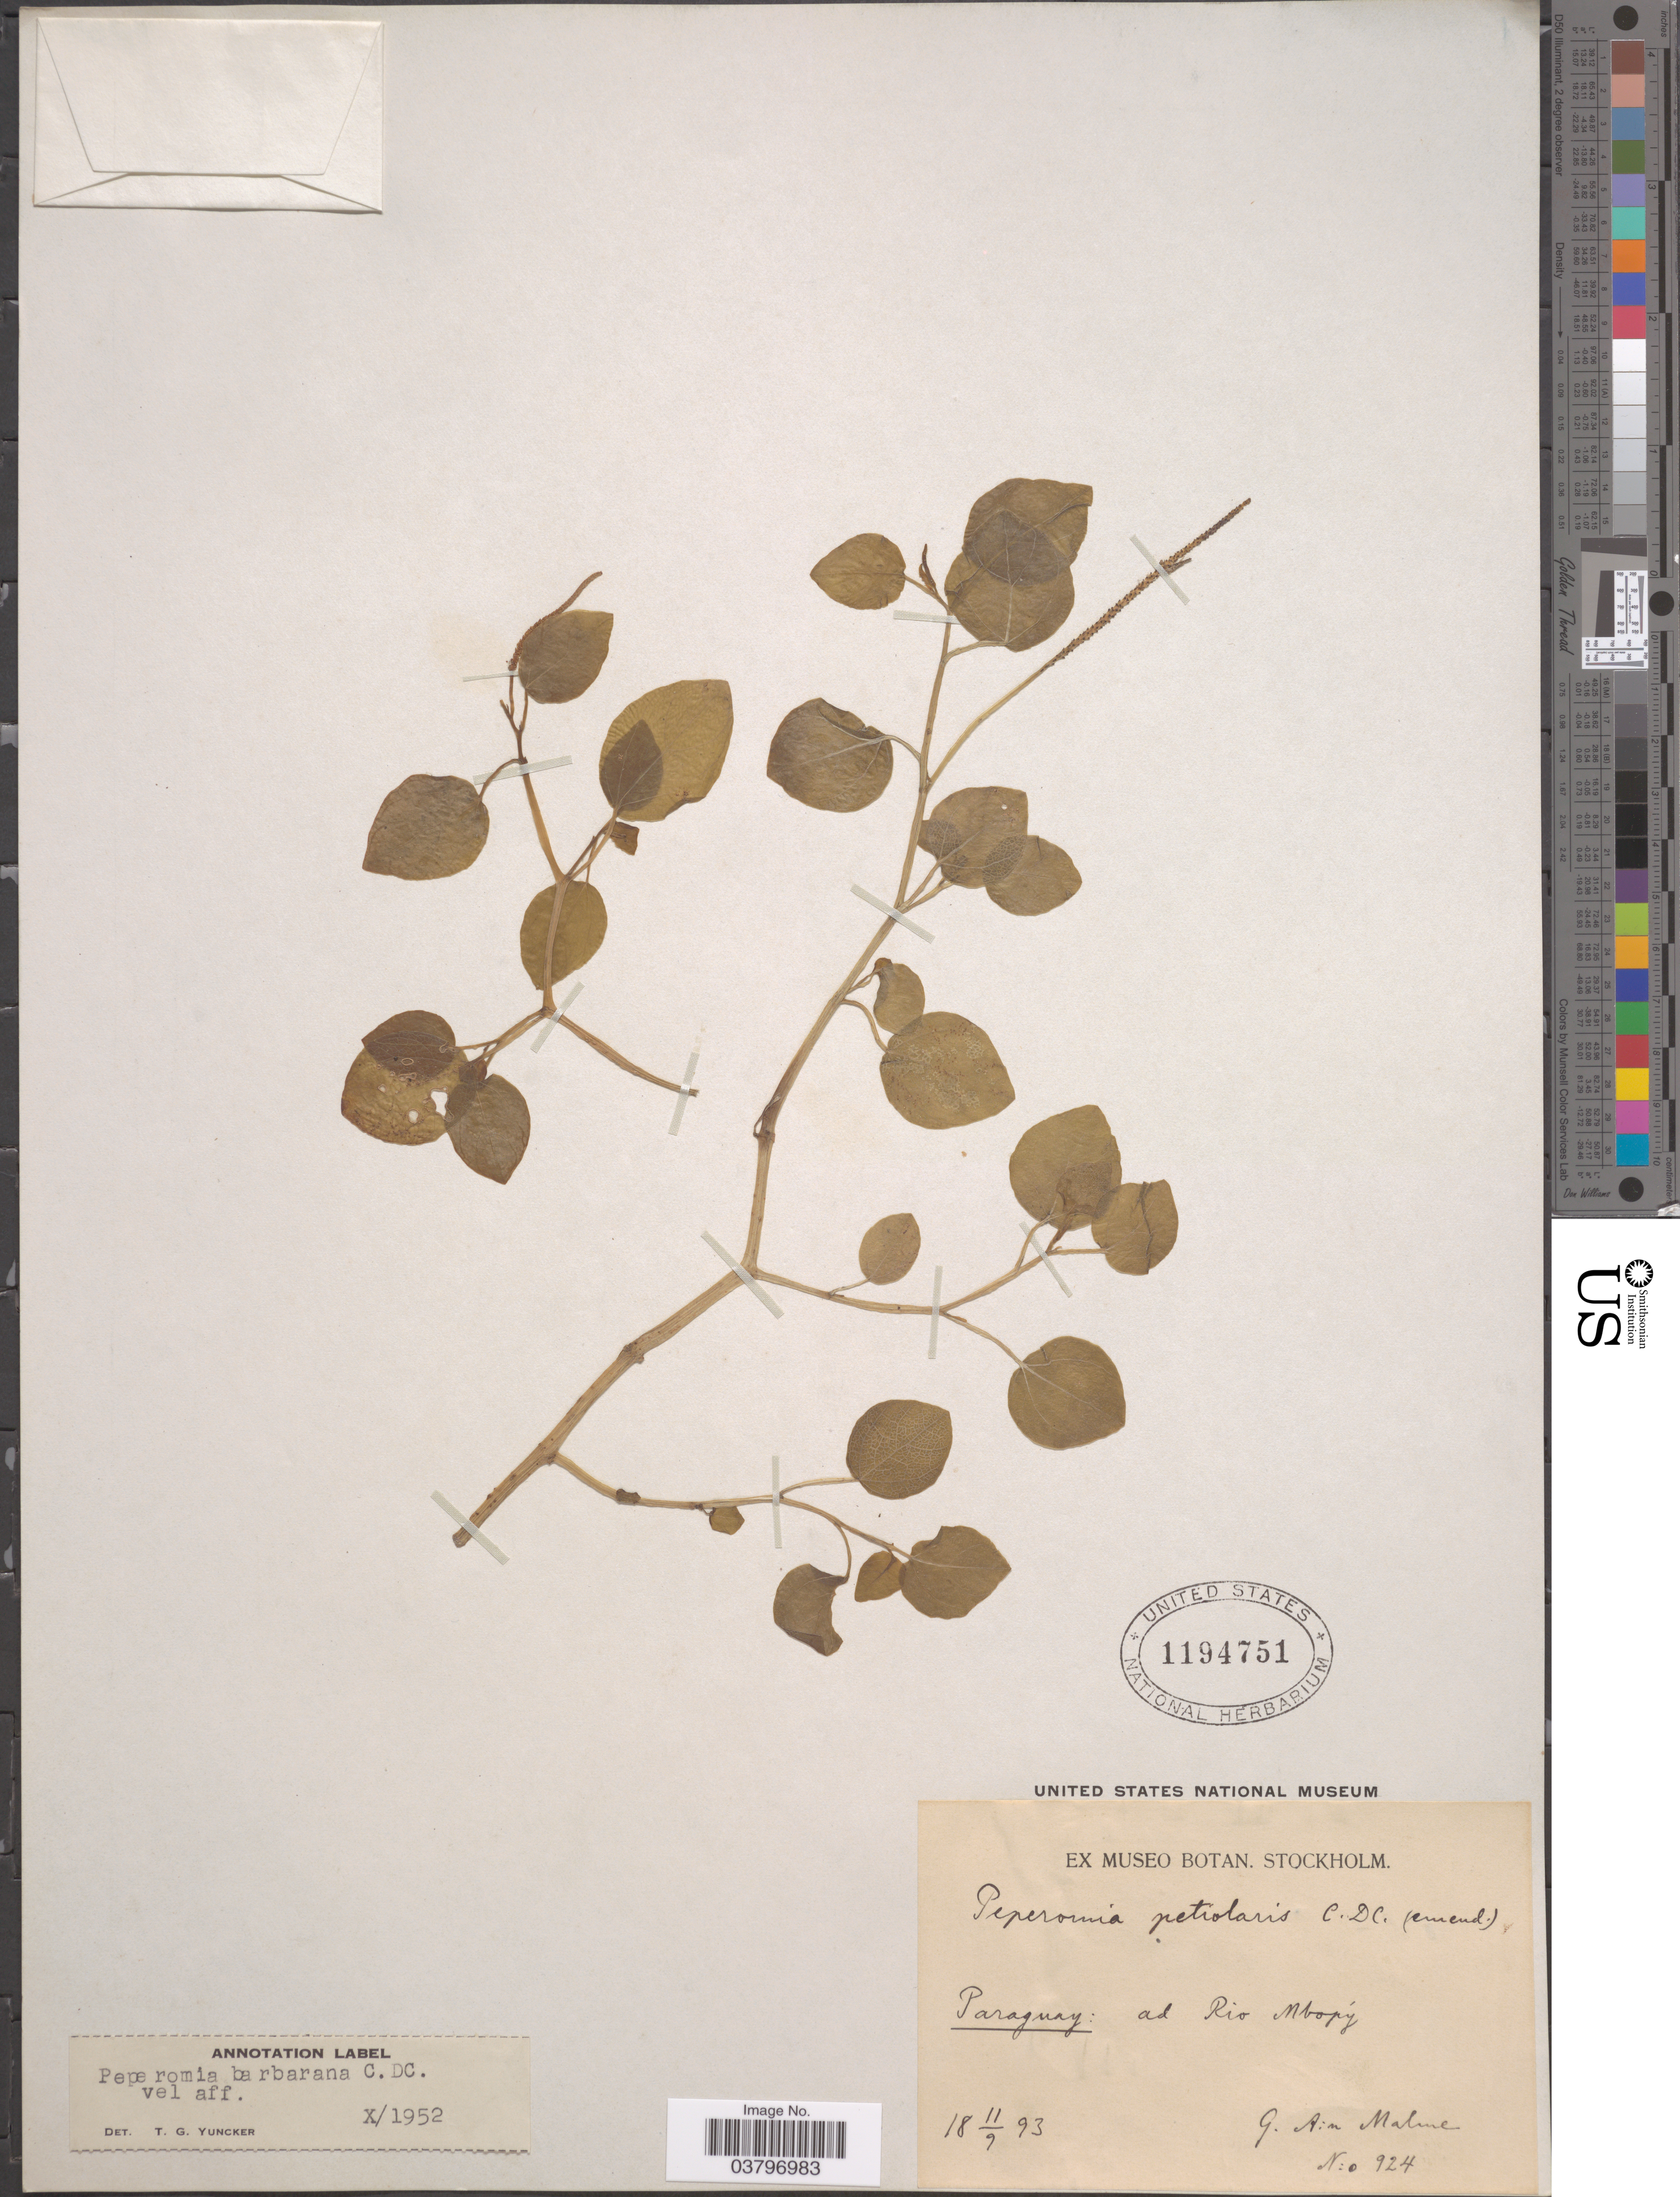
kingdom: Plantae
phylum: Tracheophyta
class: Magnoliopsida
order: Piperales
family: Piperaceae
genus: Peperomia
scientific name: Peperomia barbarana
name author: C. DC.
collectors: G. O. A. Malme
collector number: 924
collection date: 1893-09-11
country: Paraguay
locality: Ad Rio Mbopý.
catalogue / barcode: US 1194751